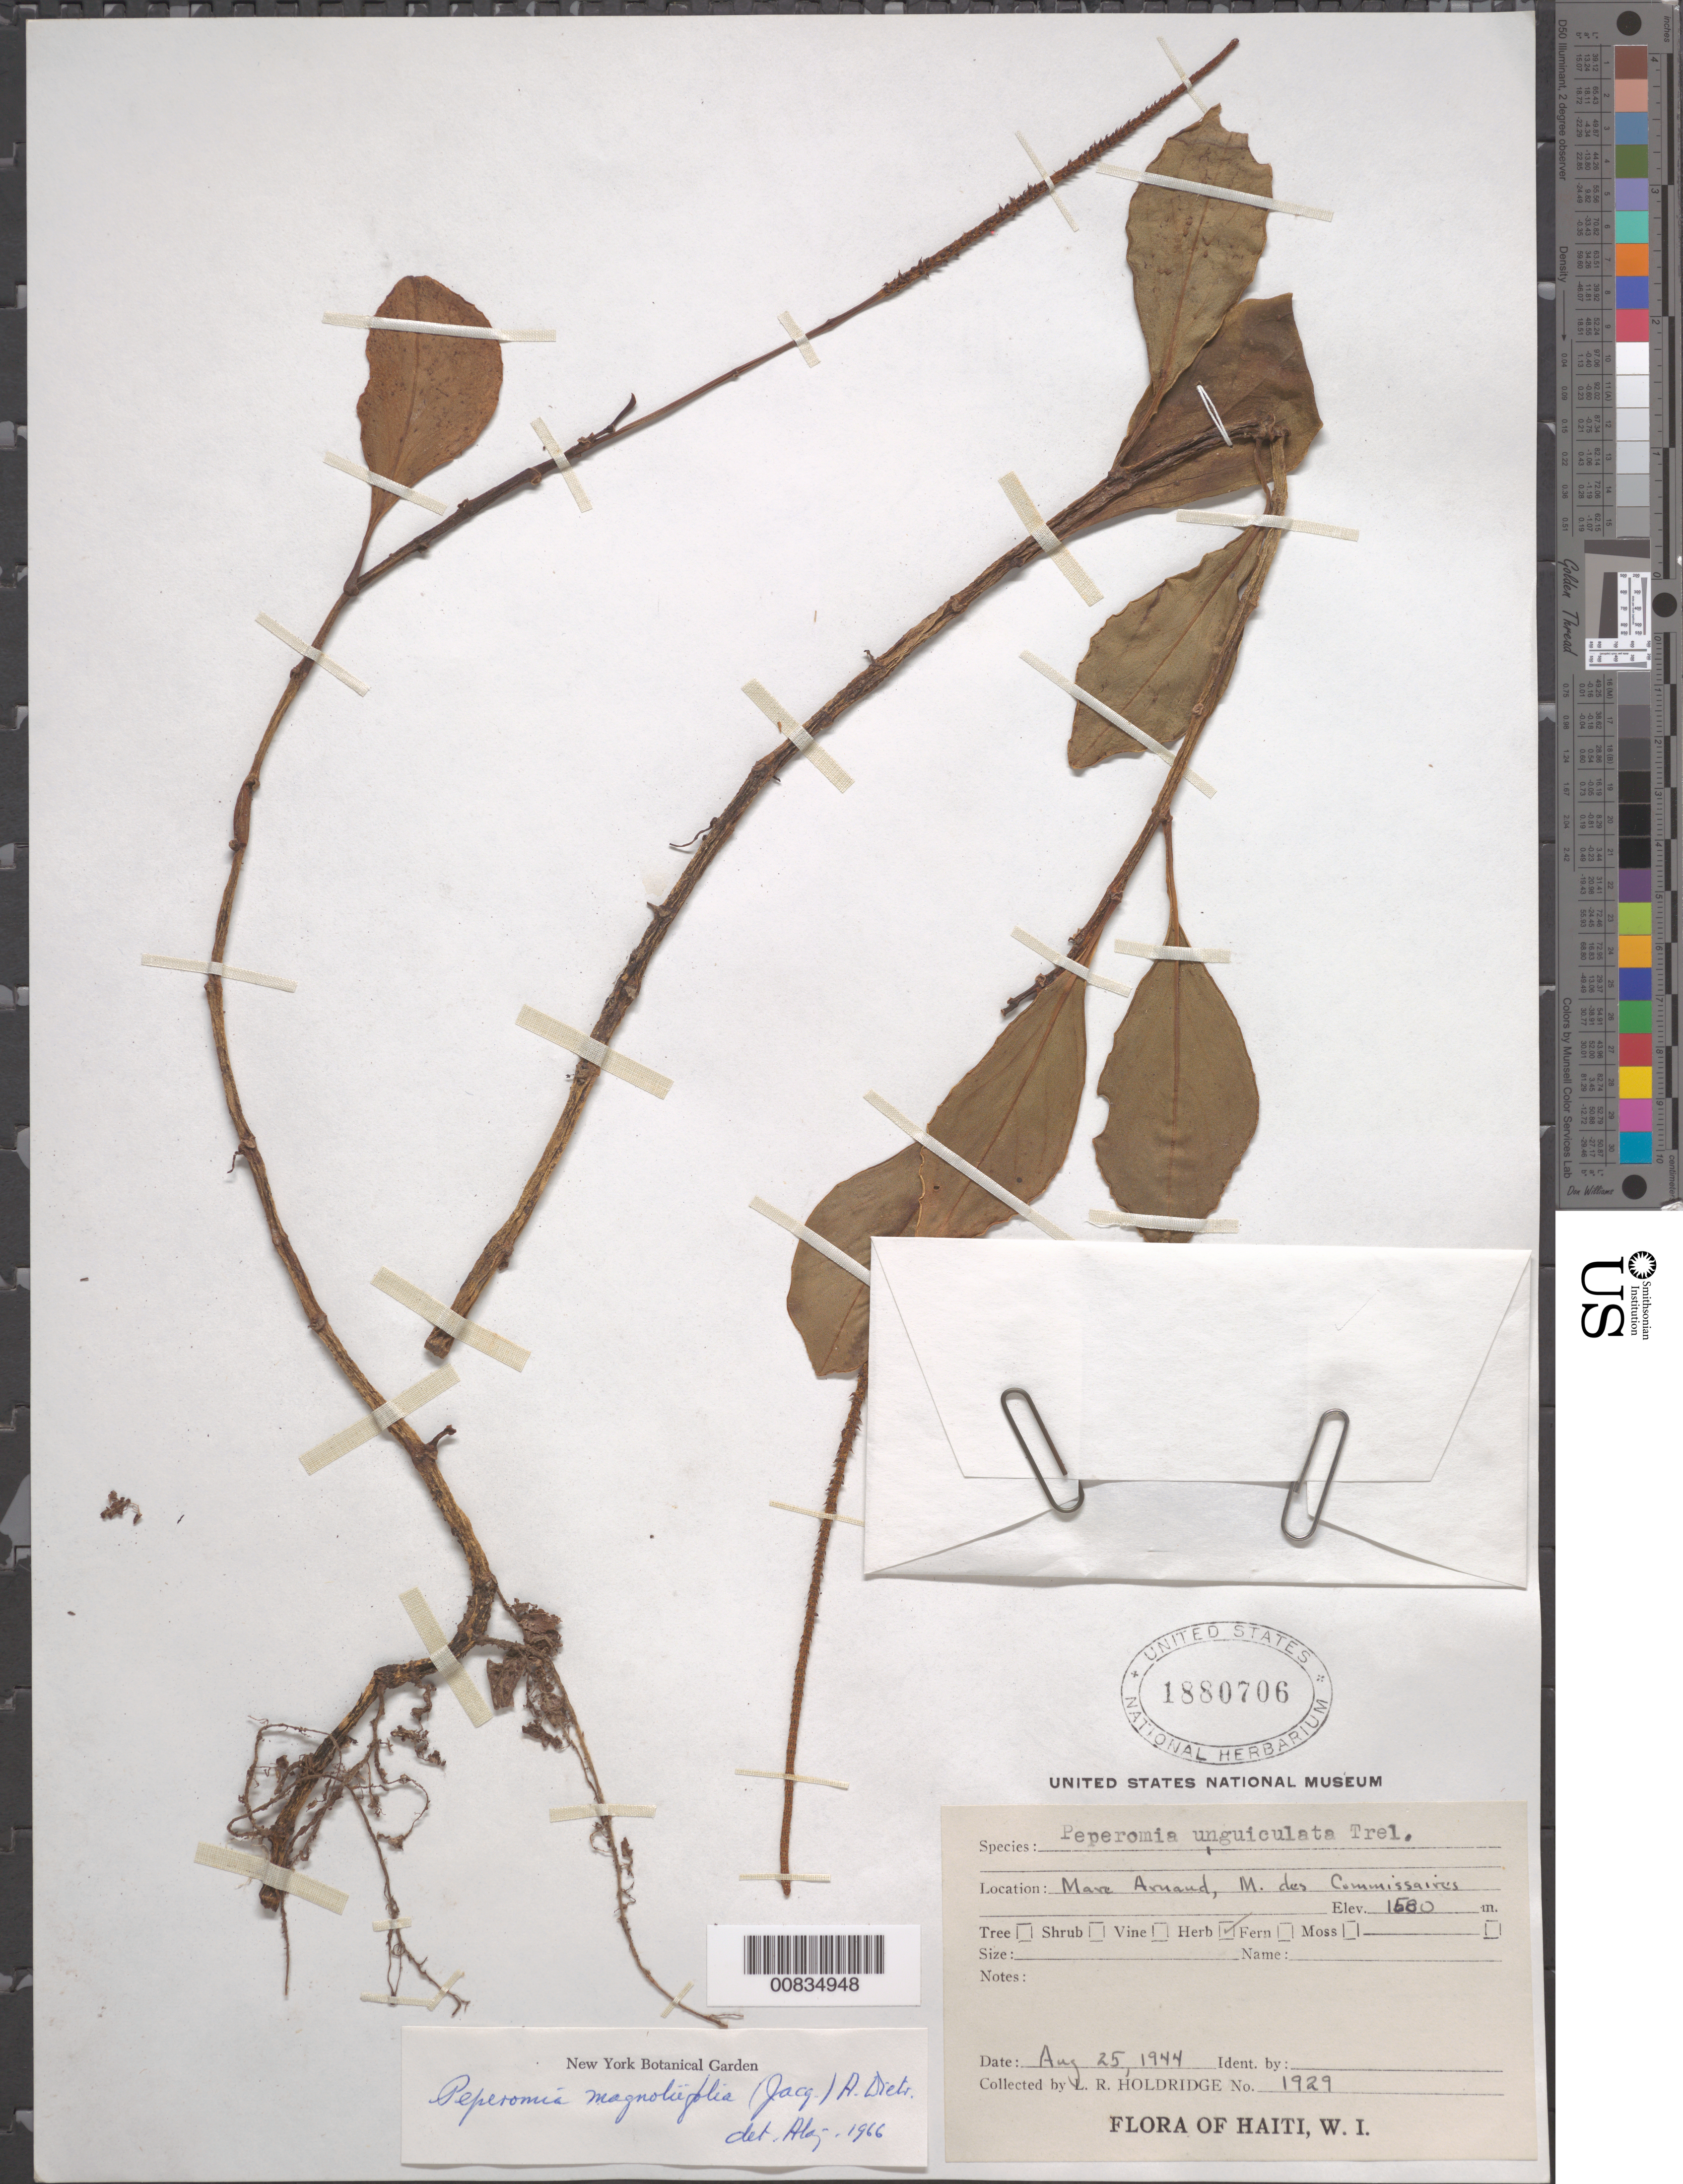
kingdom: Plantae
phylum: Tracheophyta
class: Magnoliopsida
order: Piperales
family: Piperaceae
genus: Peperomia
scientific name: Peperomia magnoliifolia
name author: (Jacq.) A. Dietr.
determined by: Liogier, Alain H.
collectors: L. Holdridge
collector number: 1929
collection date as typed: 25 Aug 1944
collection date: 1944-08-25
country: Haiti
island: Hispaniola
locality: Mare Arnaud, M. des Commissaires.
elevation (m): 1580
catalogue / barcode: US 1880706